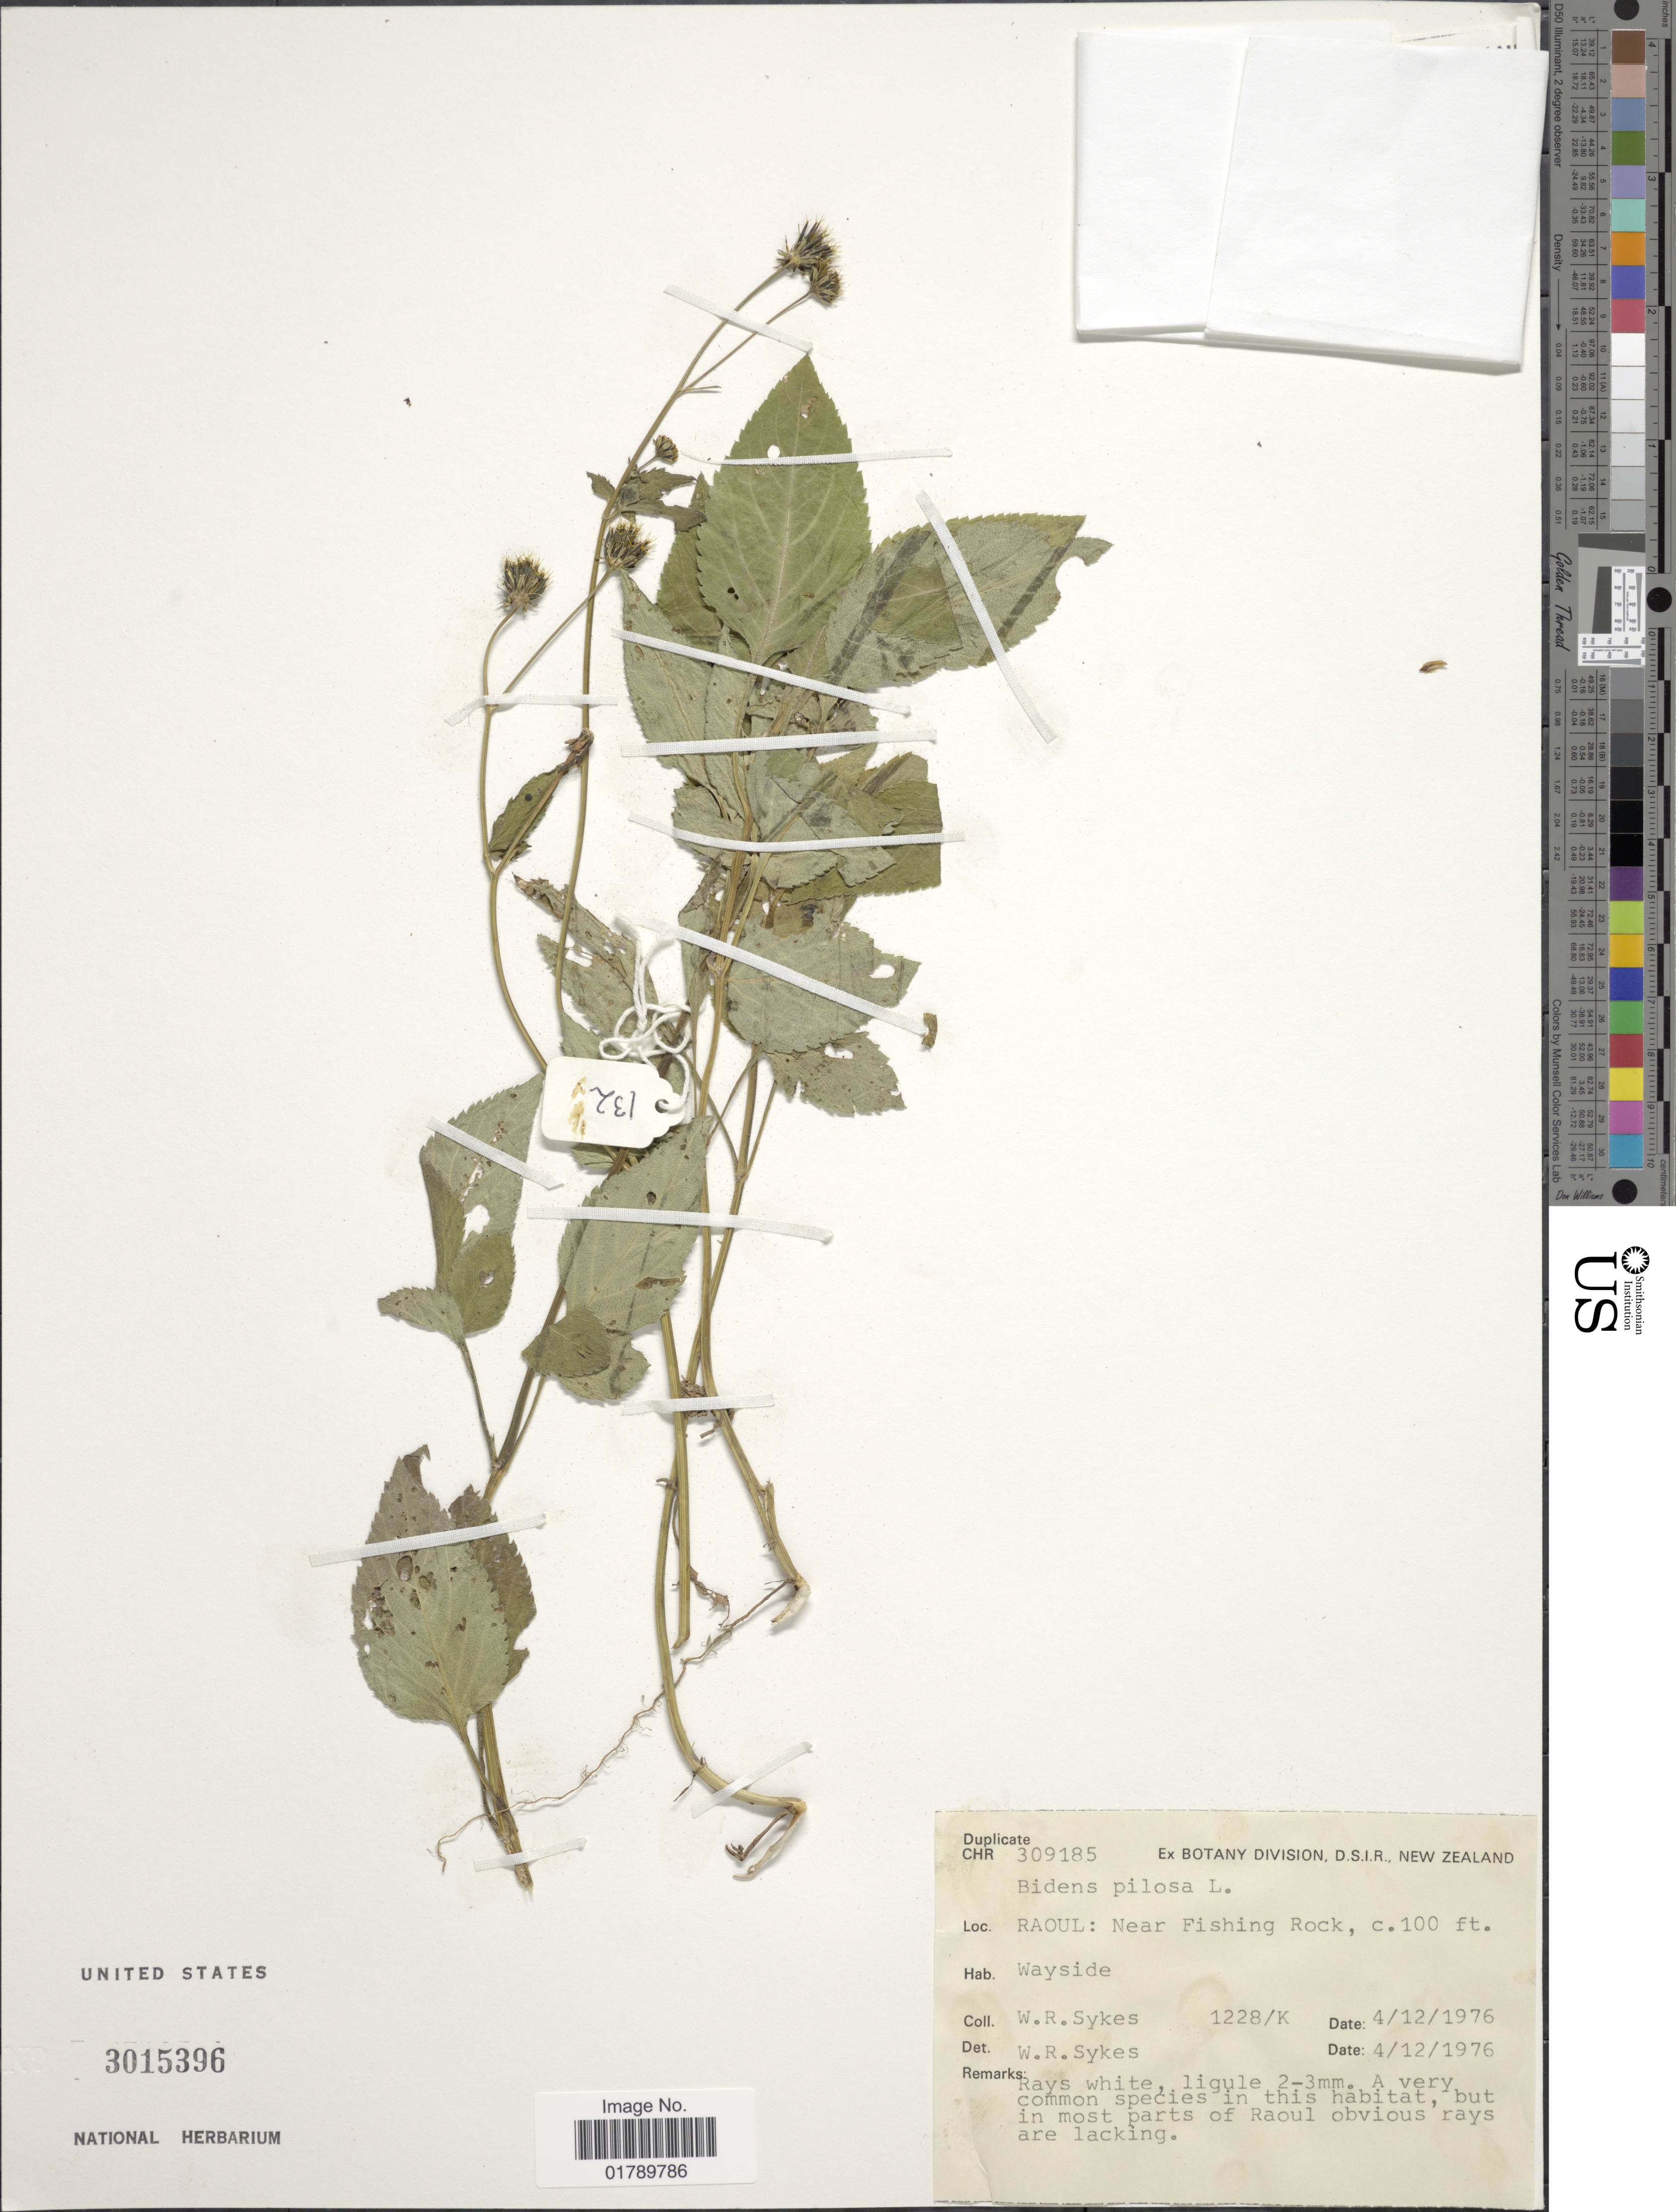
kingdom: Plantae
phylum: Tracheophyta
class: Magnoliopsida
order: Asterales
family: Asteraceae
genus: Bidens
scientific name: Bidens pilosa var. pilosa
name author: L.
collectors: W. R. Sykes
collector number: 1228/K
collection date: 1976-12-04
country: New Zealand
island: Raoul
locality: Raoul: Near Fishing Rock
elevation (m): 30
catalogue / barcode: US 3015396